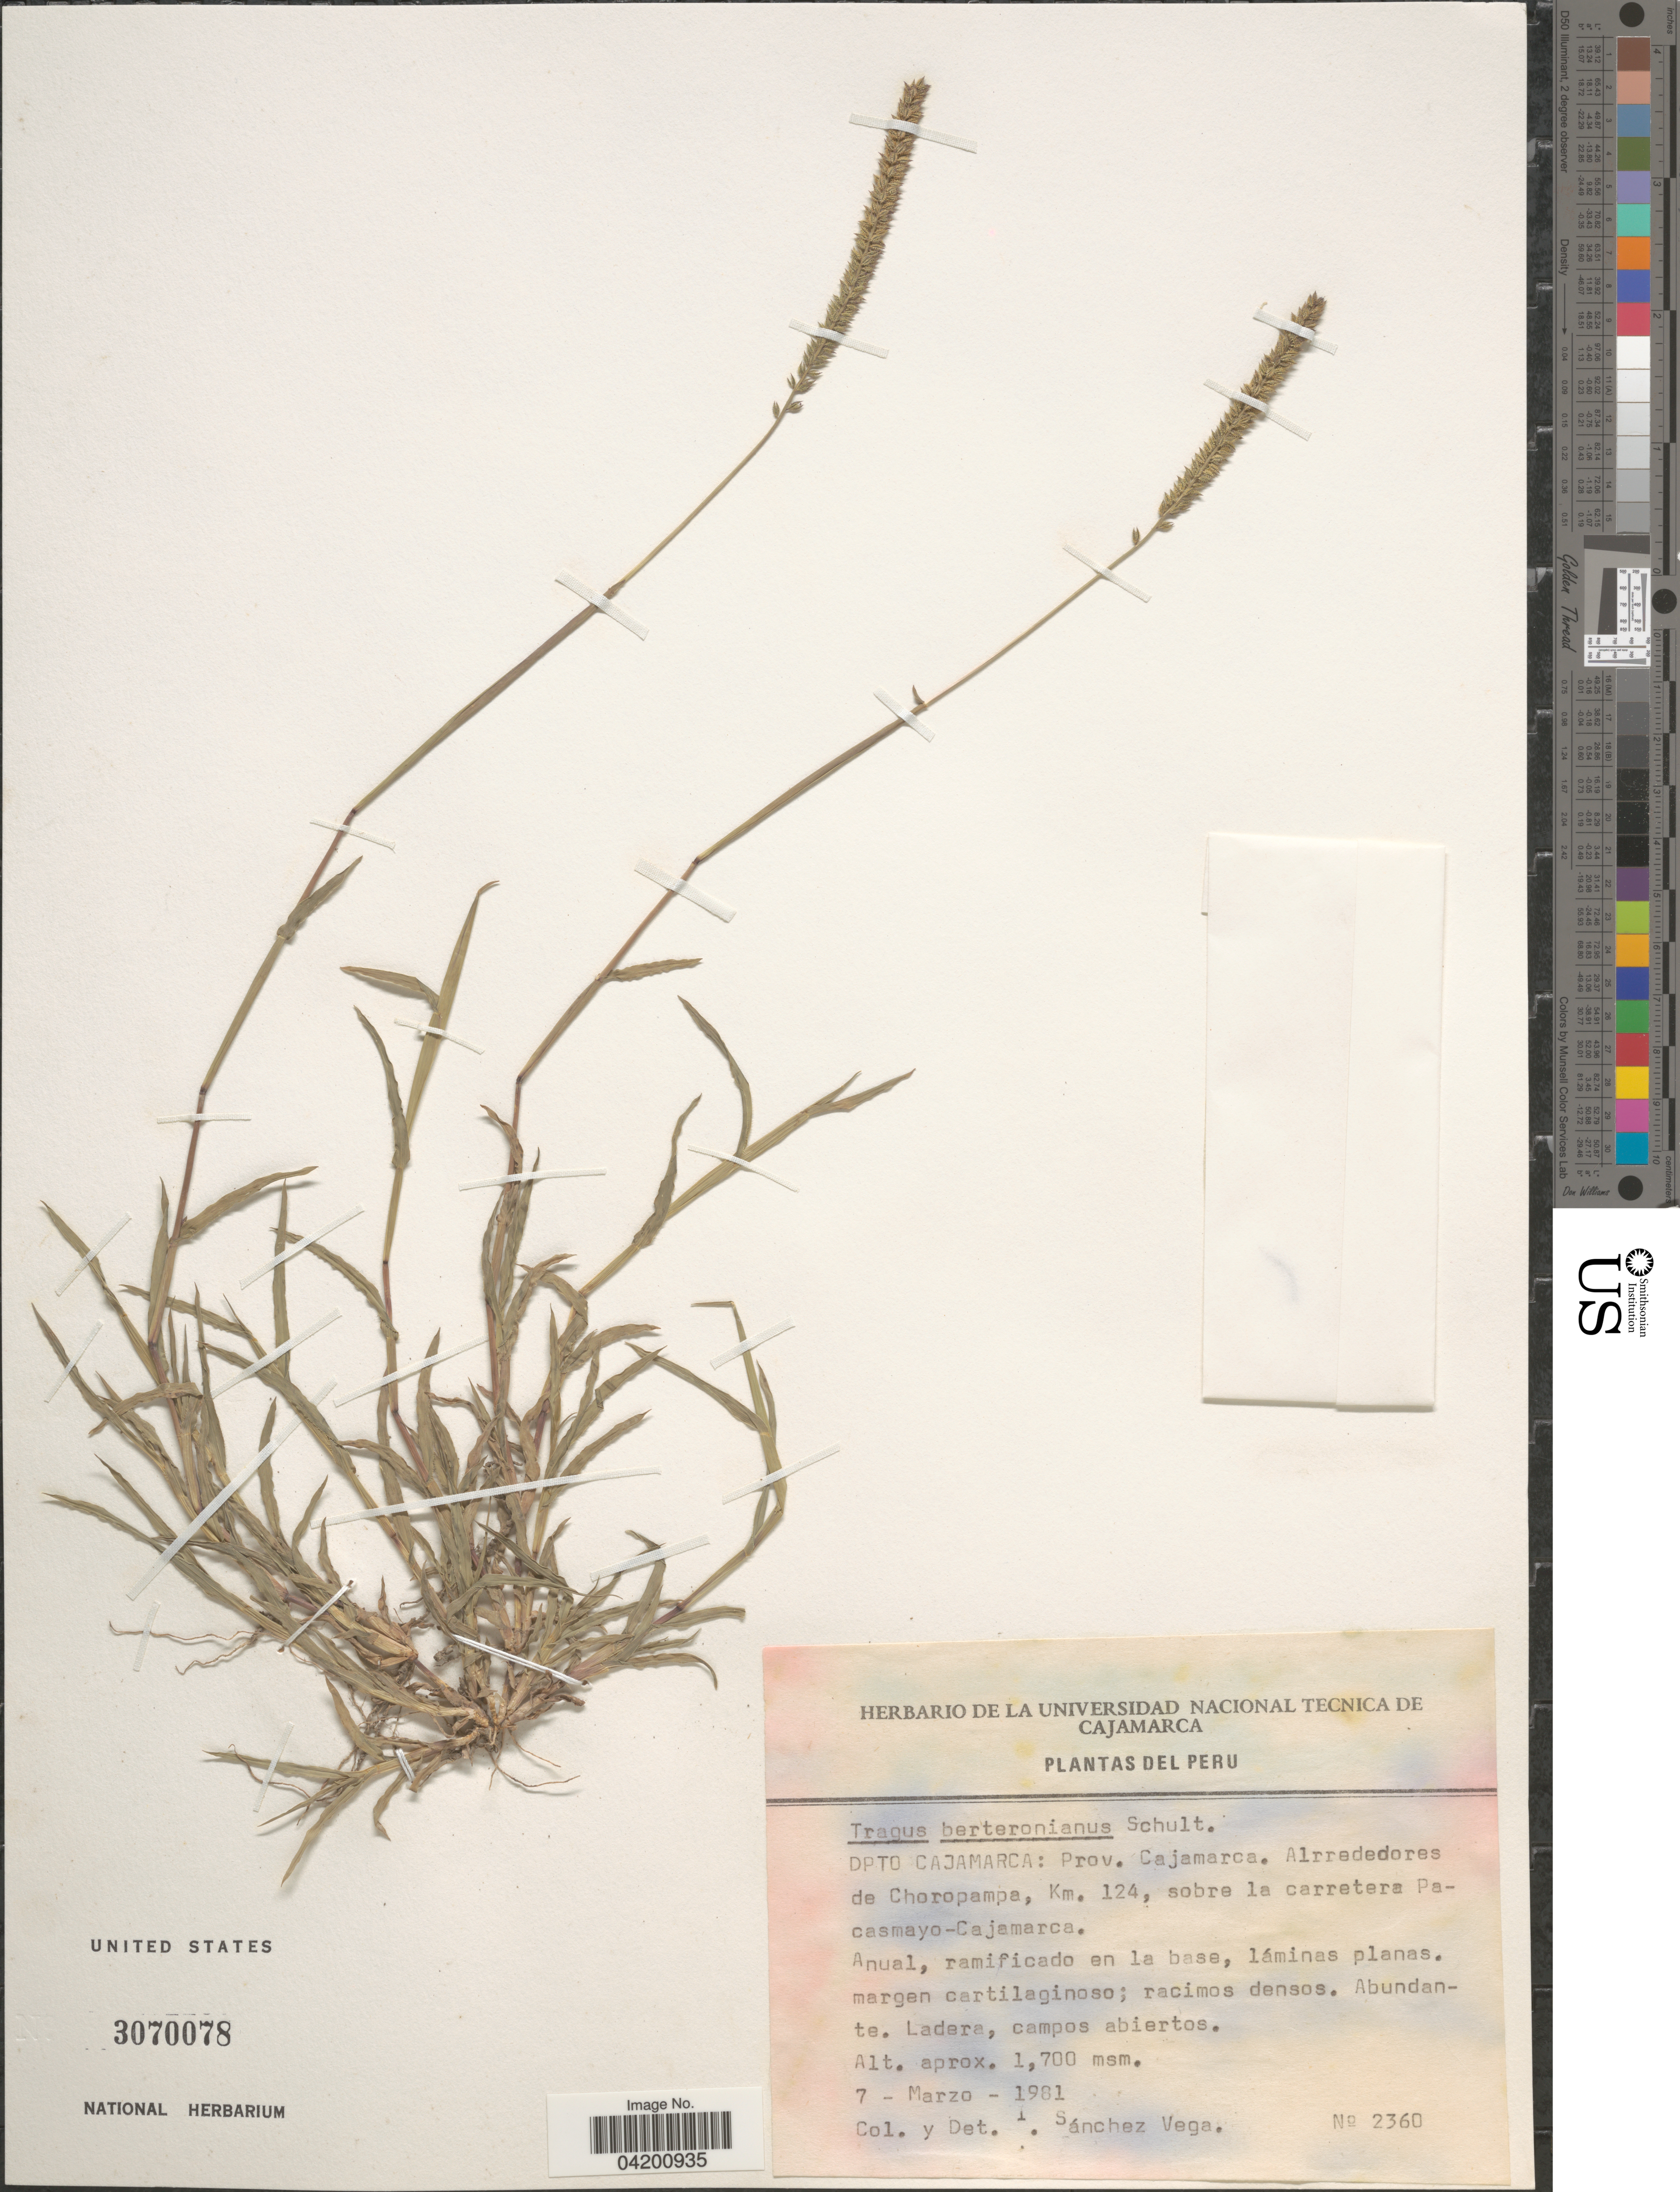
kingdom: Plantae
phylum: Tracheophyta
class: Liliopsida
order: Poales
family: Poaceae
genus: Tragus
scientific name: Tragus berteronianus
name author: Schult.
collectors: I. Sánchez Vega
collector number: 2360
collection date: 1981-03-07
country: Peru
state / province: Cajamarca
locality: Dpto Cajamarca: Prov. Cajamarca. Alrrederores de Choropampa, Km. 124, sobre la carretera Pacasmayo-Cajamarca.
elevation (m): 1700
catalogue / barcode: US 3070078